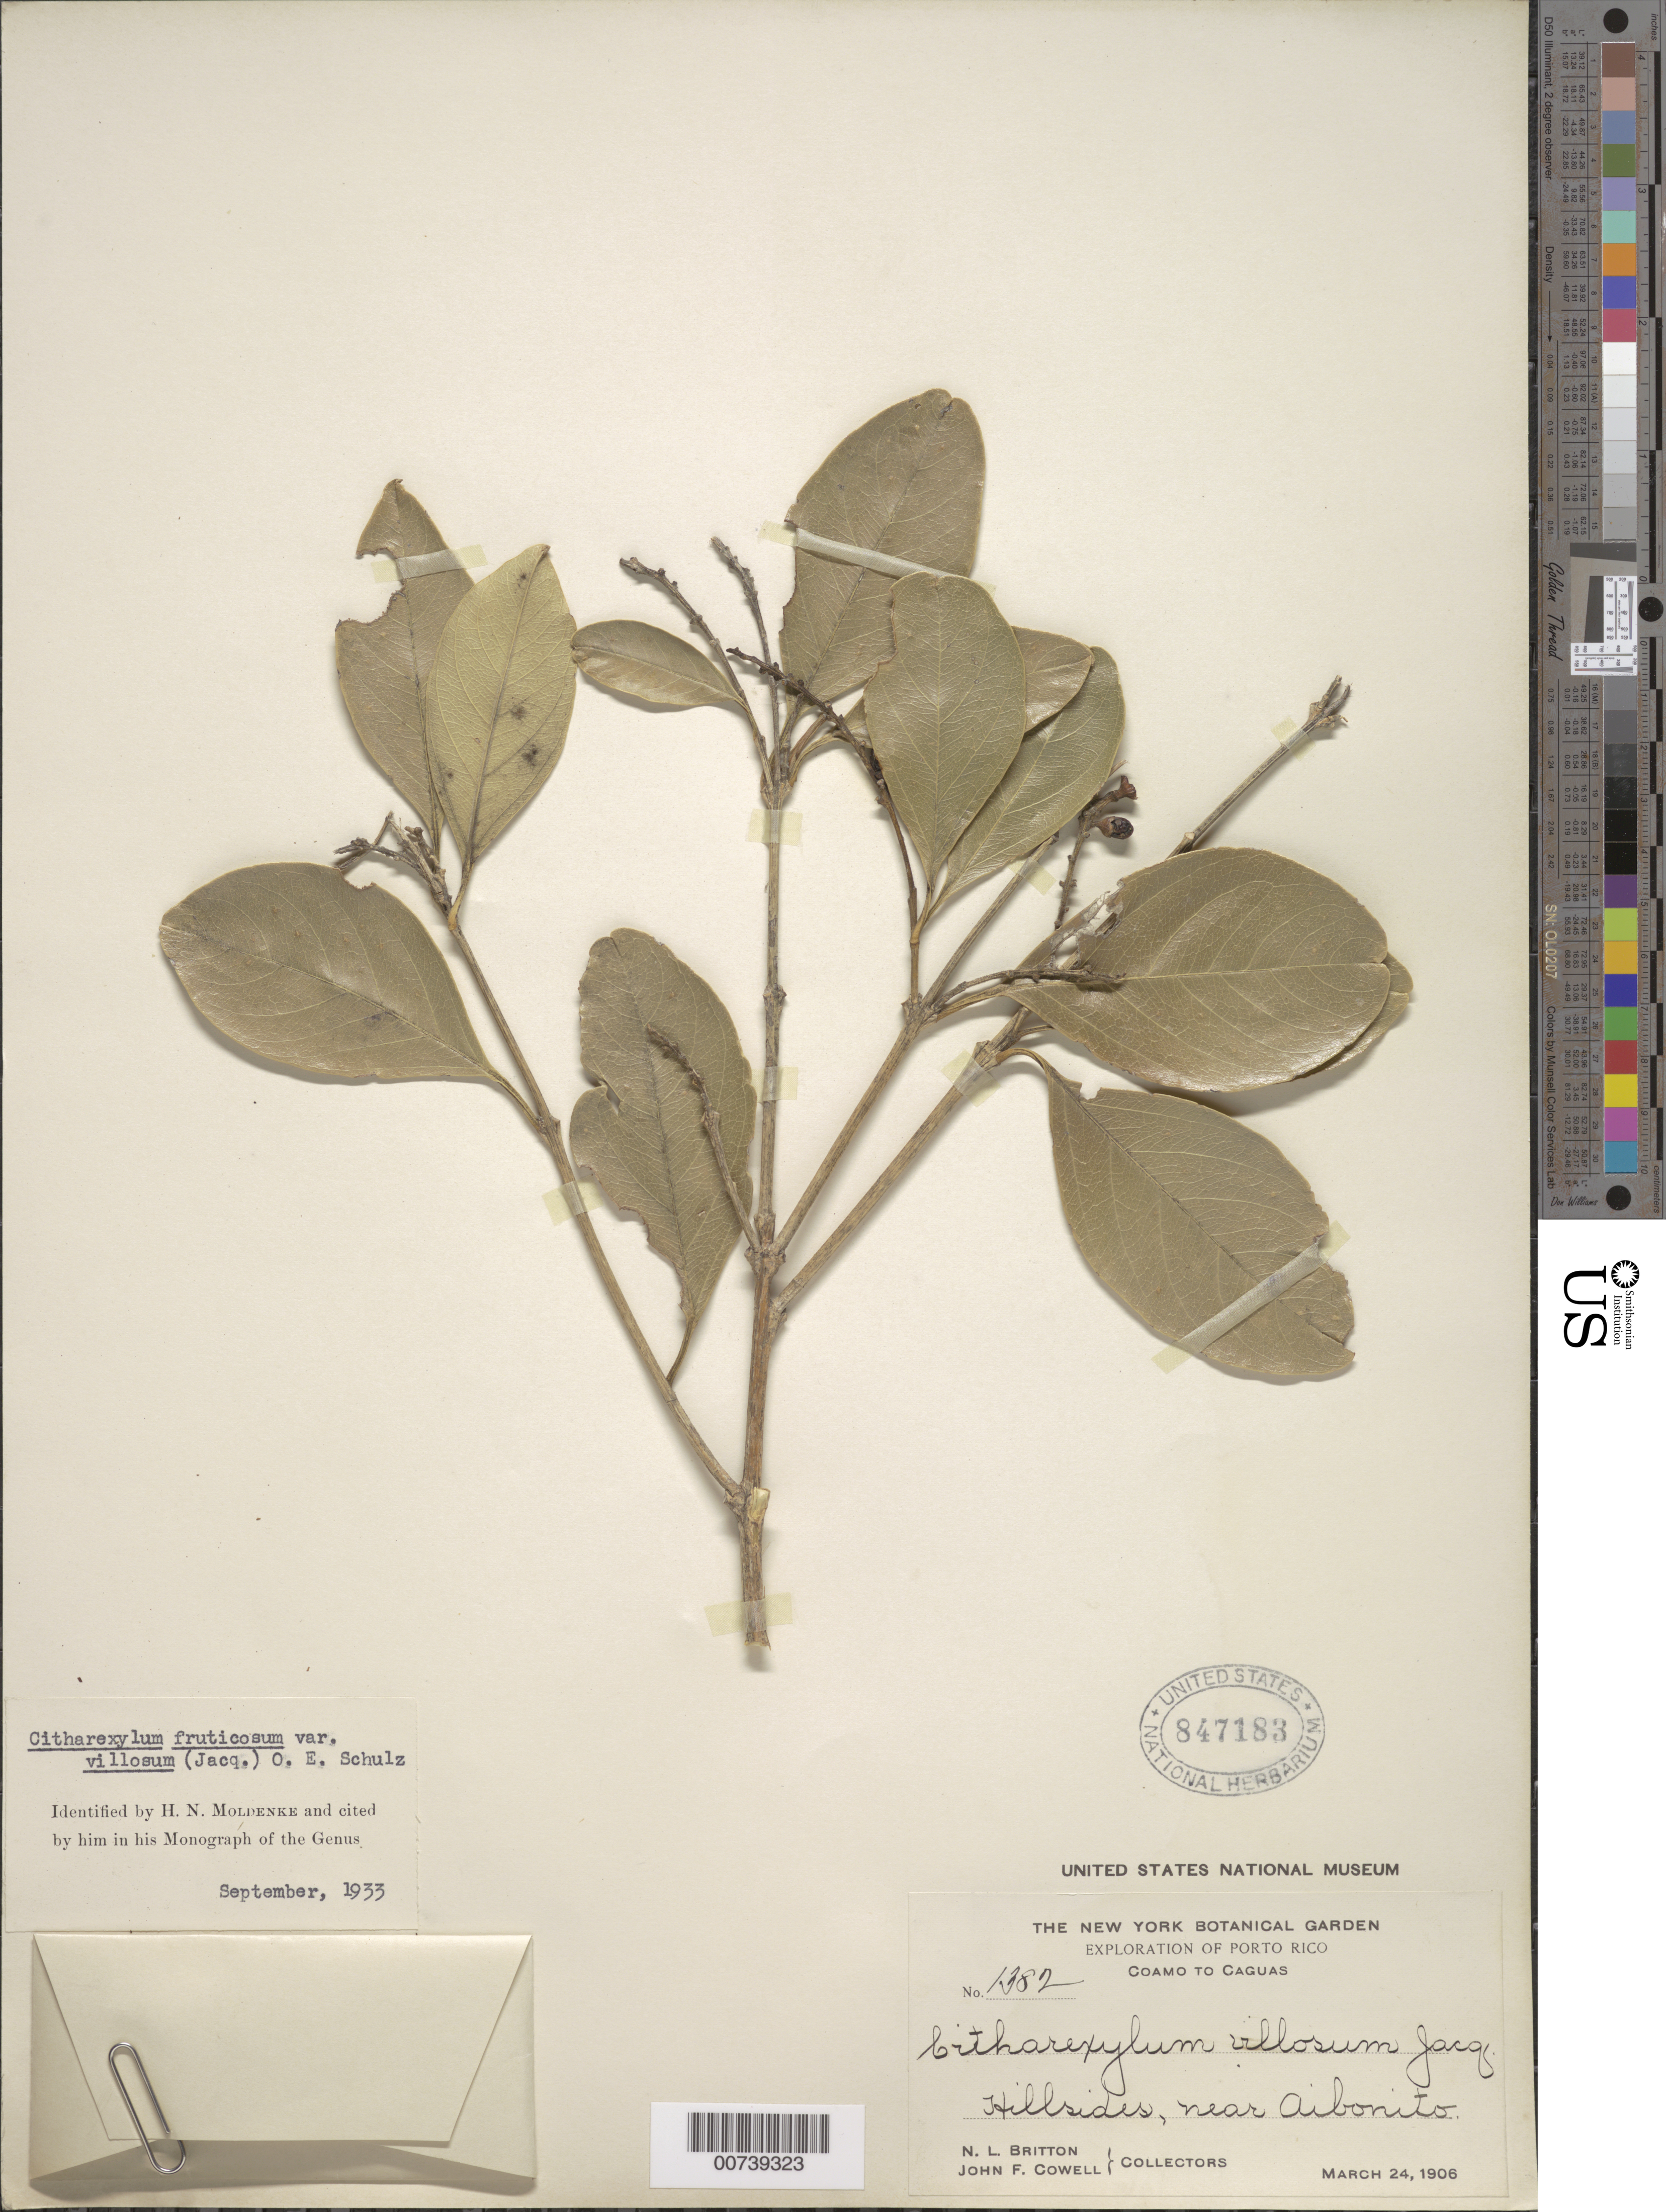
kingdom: Plantae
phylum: Tracheophyta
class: Magnoliopsida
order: Lamiales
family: Verbenaceae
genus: Citharexylum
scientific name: Citharexylum spinosum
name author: L.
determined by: Moldenke, H. N.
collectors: N. Britton & J. F. Cowell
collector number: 1382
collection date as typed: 24 Mar 1906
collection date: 1906-03-24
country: Puerto Rico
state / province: Coamo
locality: Coamo to Caguas. Near Aibonito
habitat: Hillsides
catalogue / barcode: US 847183